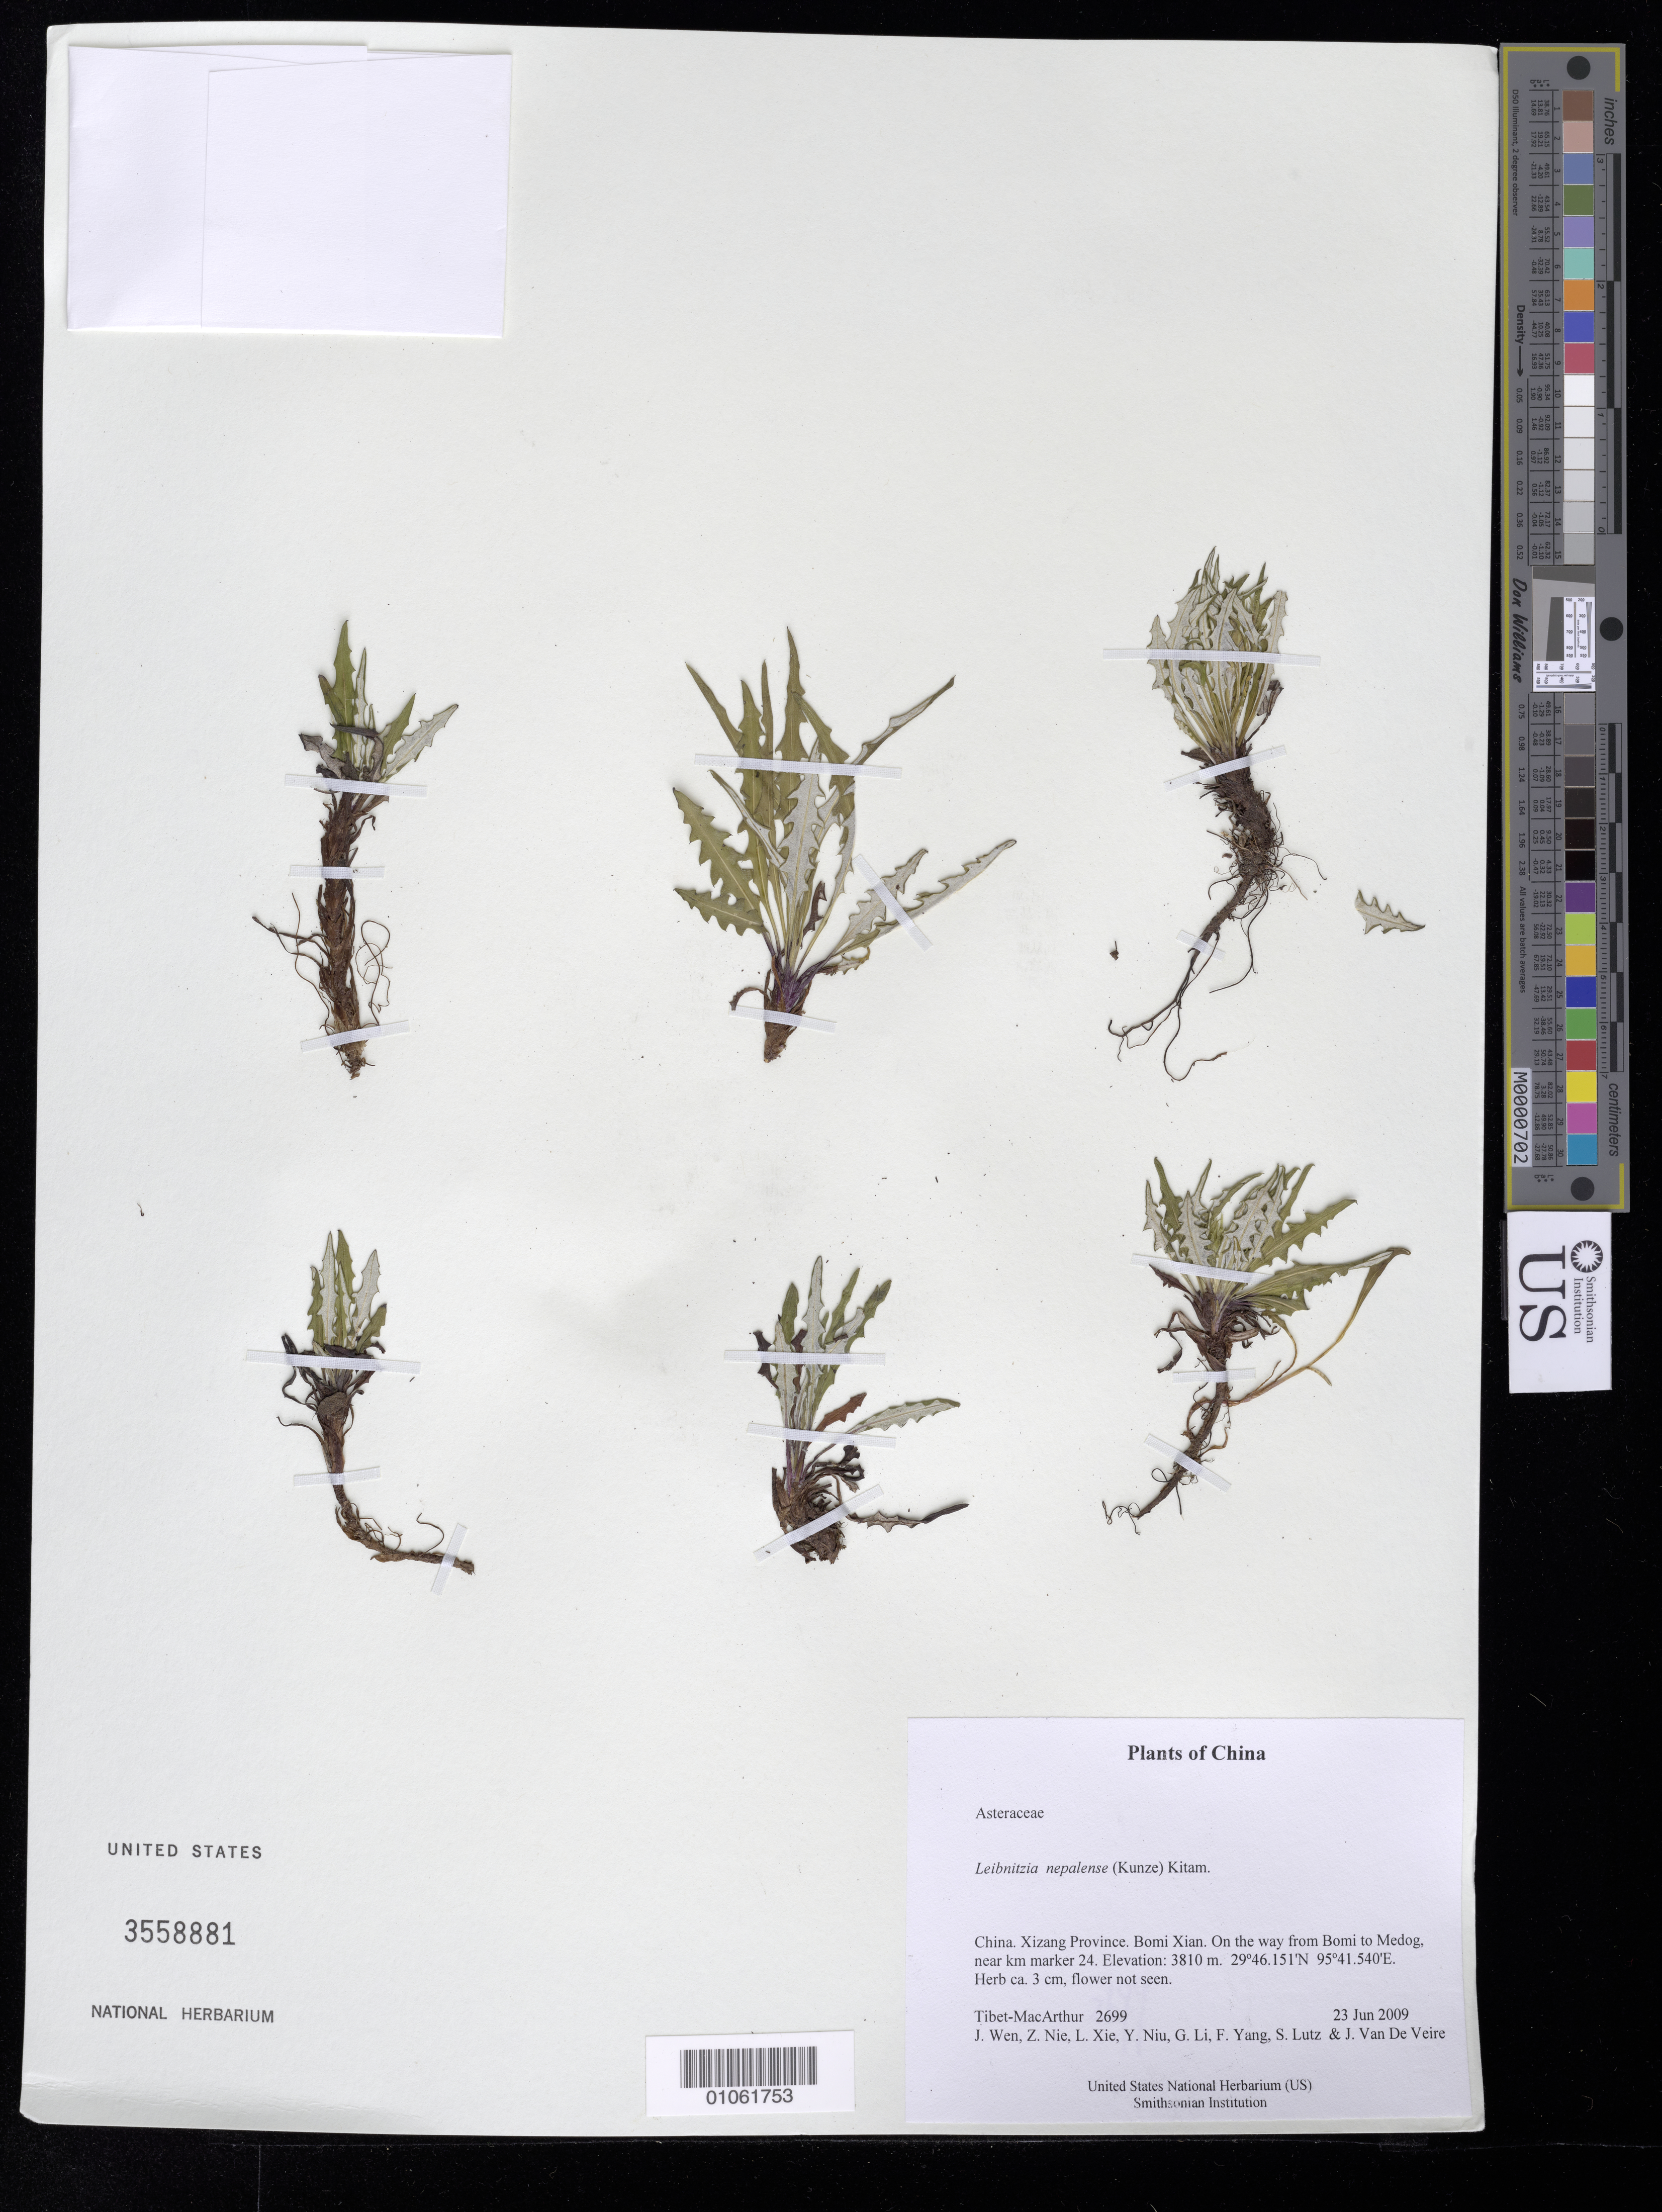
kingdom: Plantae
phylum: Tracheophyta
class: Magnoliopsida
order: Asterales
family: Asteraceae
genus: Gerbera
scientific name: Gerbera kunzeana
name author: A. Br. & Asch.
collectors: Tibet-MacArthur, J. Wen, Z. Nie, L. Xie, Y. Niu, G. Li, F. Yang, S. Lutz & J. Van De Veire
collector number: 2699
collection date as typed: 23 Jun 2009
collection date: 2009-06-23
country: China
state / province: Xizang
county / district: Bomi Xian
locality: On the way from Bomi to Medog, near km marker 24.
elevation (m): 3810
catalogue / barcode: US 3558881